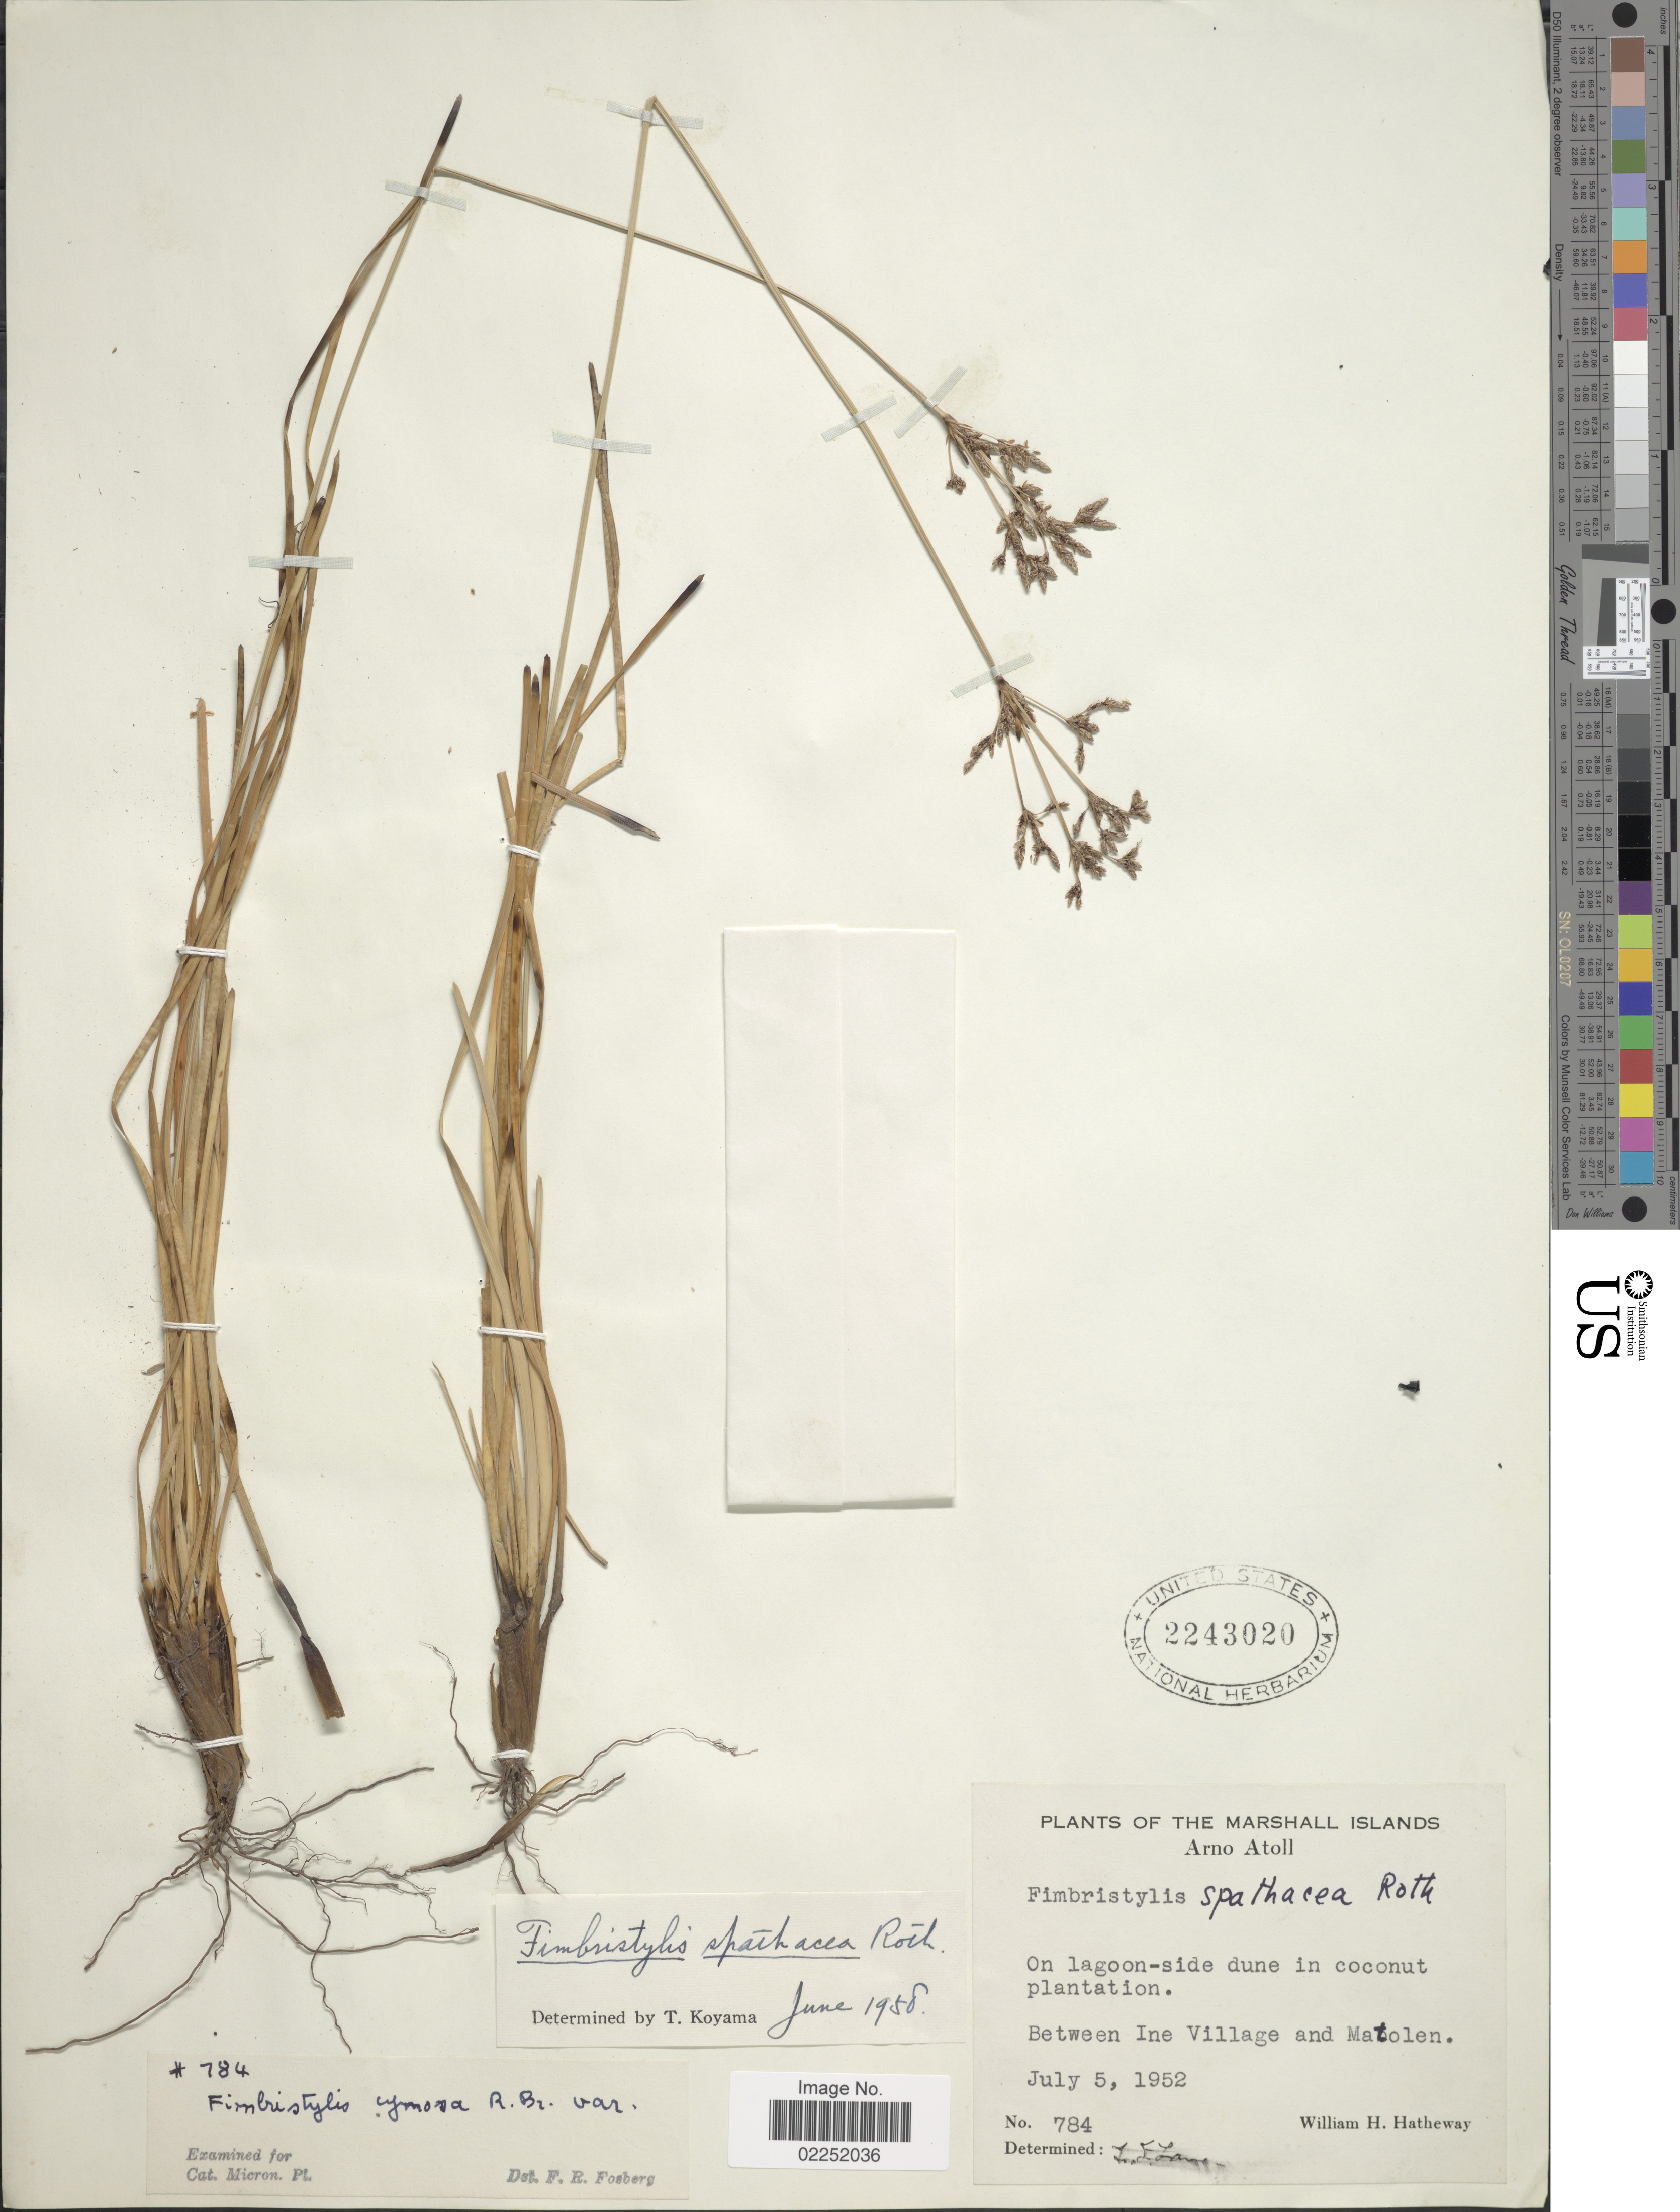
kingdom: Plantae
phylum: Tracheophyta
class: Liliopsida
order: Poales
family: Cyperaceae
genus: Fimbristylis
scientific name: Fimbristylis cymosa subsp. spathacea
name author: (Roth) T. Koyama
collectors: W. H. Hatheway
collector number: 784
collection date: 1952-07-05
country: Marshall Islands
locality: Arno Atoll, On lagoon-side dune in coconut plantation, Between Ine Village and Matolen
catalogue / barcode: US 2243020